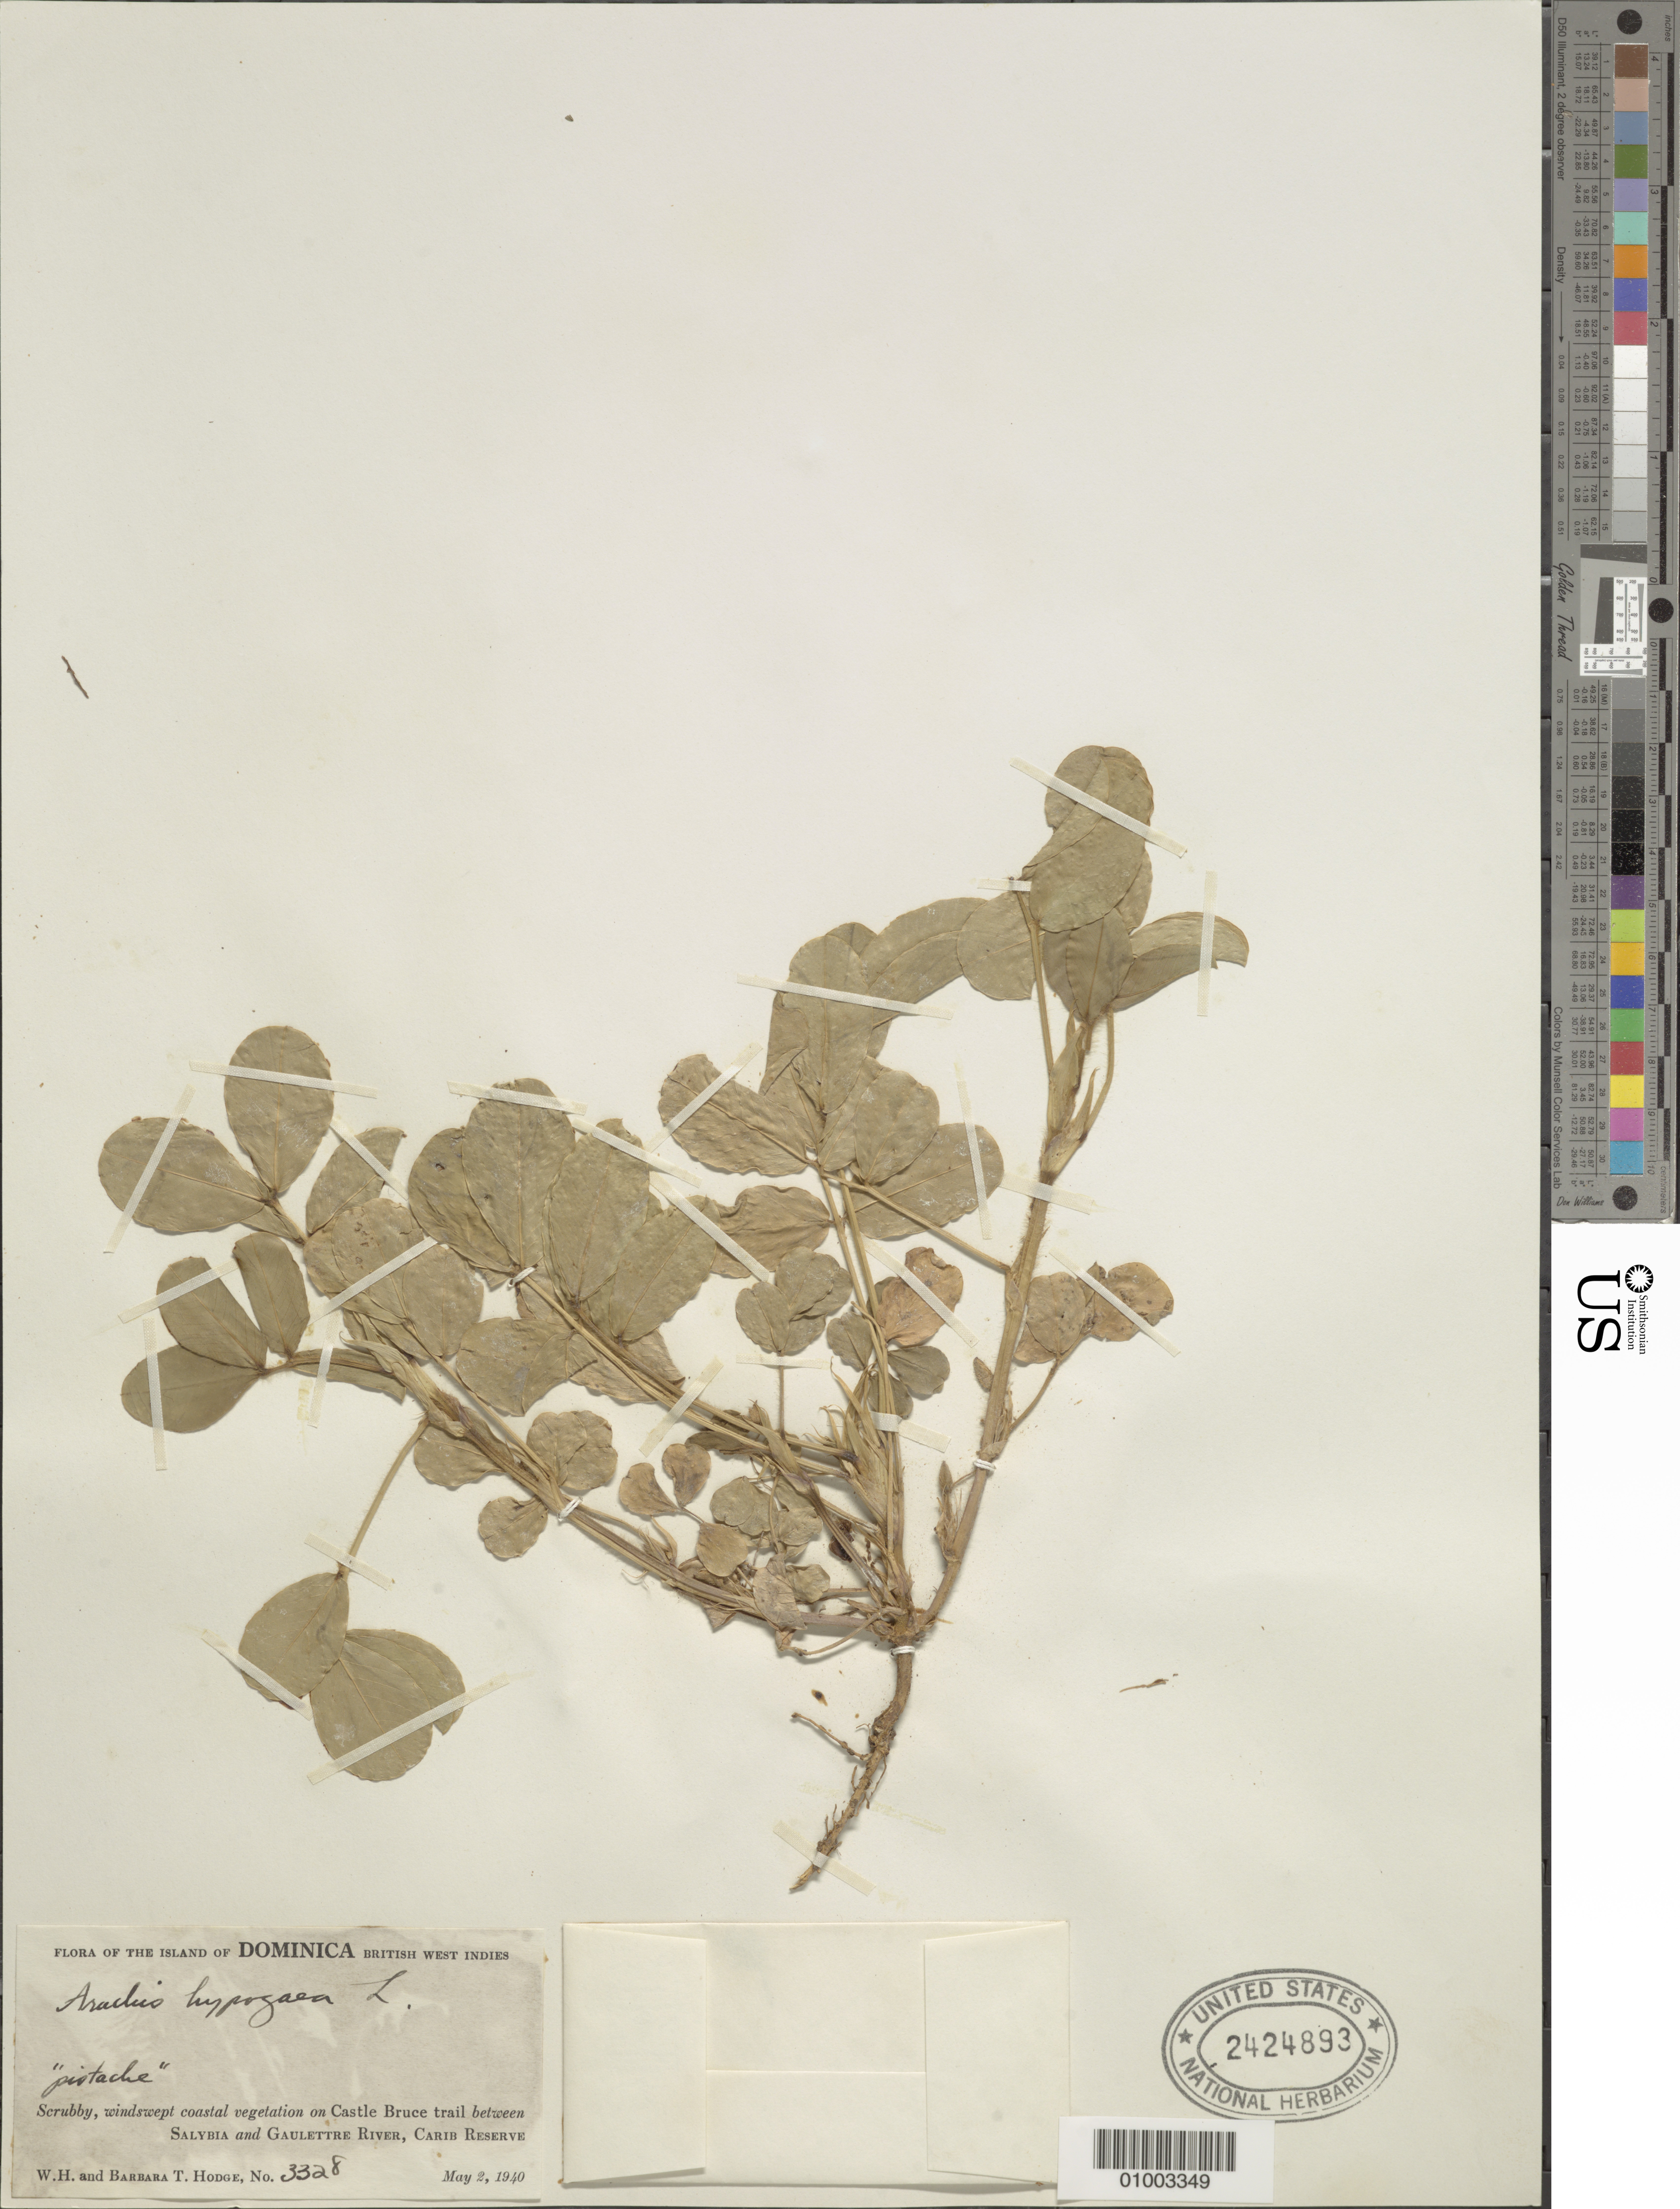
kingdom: Plantae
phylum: Tracheophyta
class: Magnoliopsida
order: Fabales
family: Fabaceae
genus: Arachis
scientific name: Arachis hypogaea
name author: L.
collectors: B. Hodge & W. Hodge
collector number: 3328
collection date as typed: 02 May 1940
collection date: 1940-05-02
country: Dominica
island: Dominica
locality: Scrubby windswept coastal vegetation on Castle Bruce trail between Salybia and Gualettre River, Carib Reserve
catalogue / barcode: US 2424893